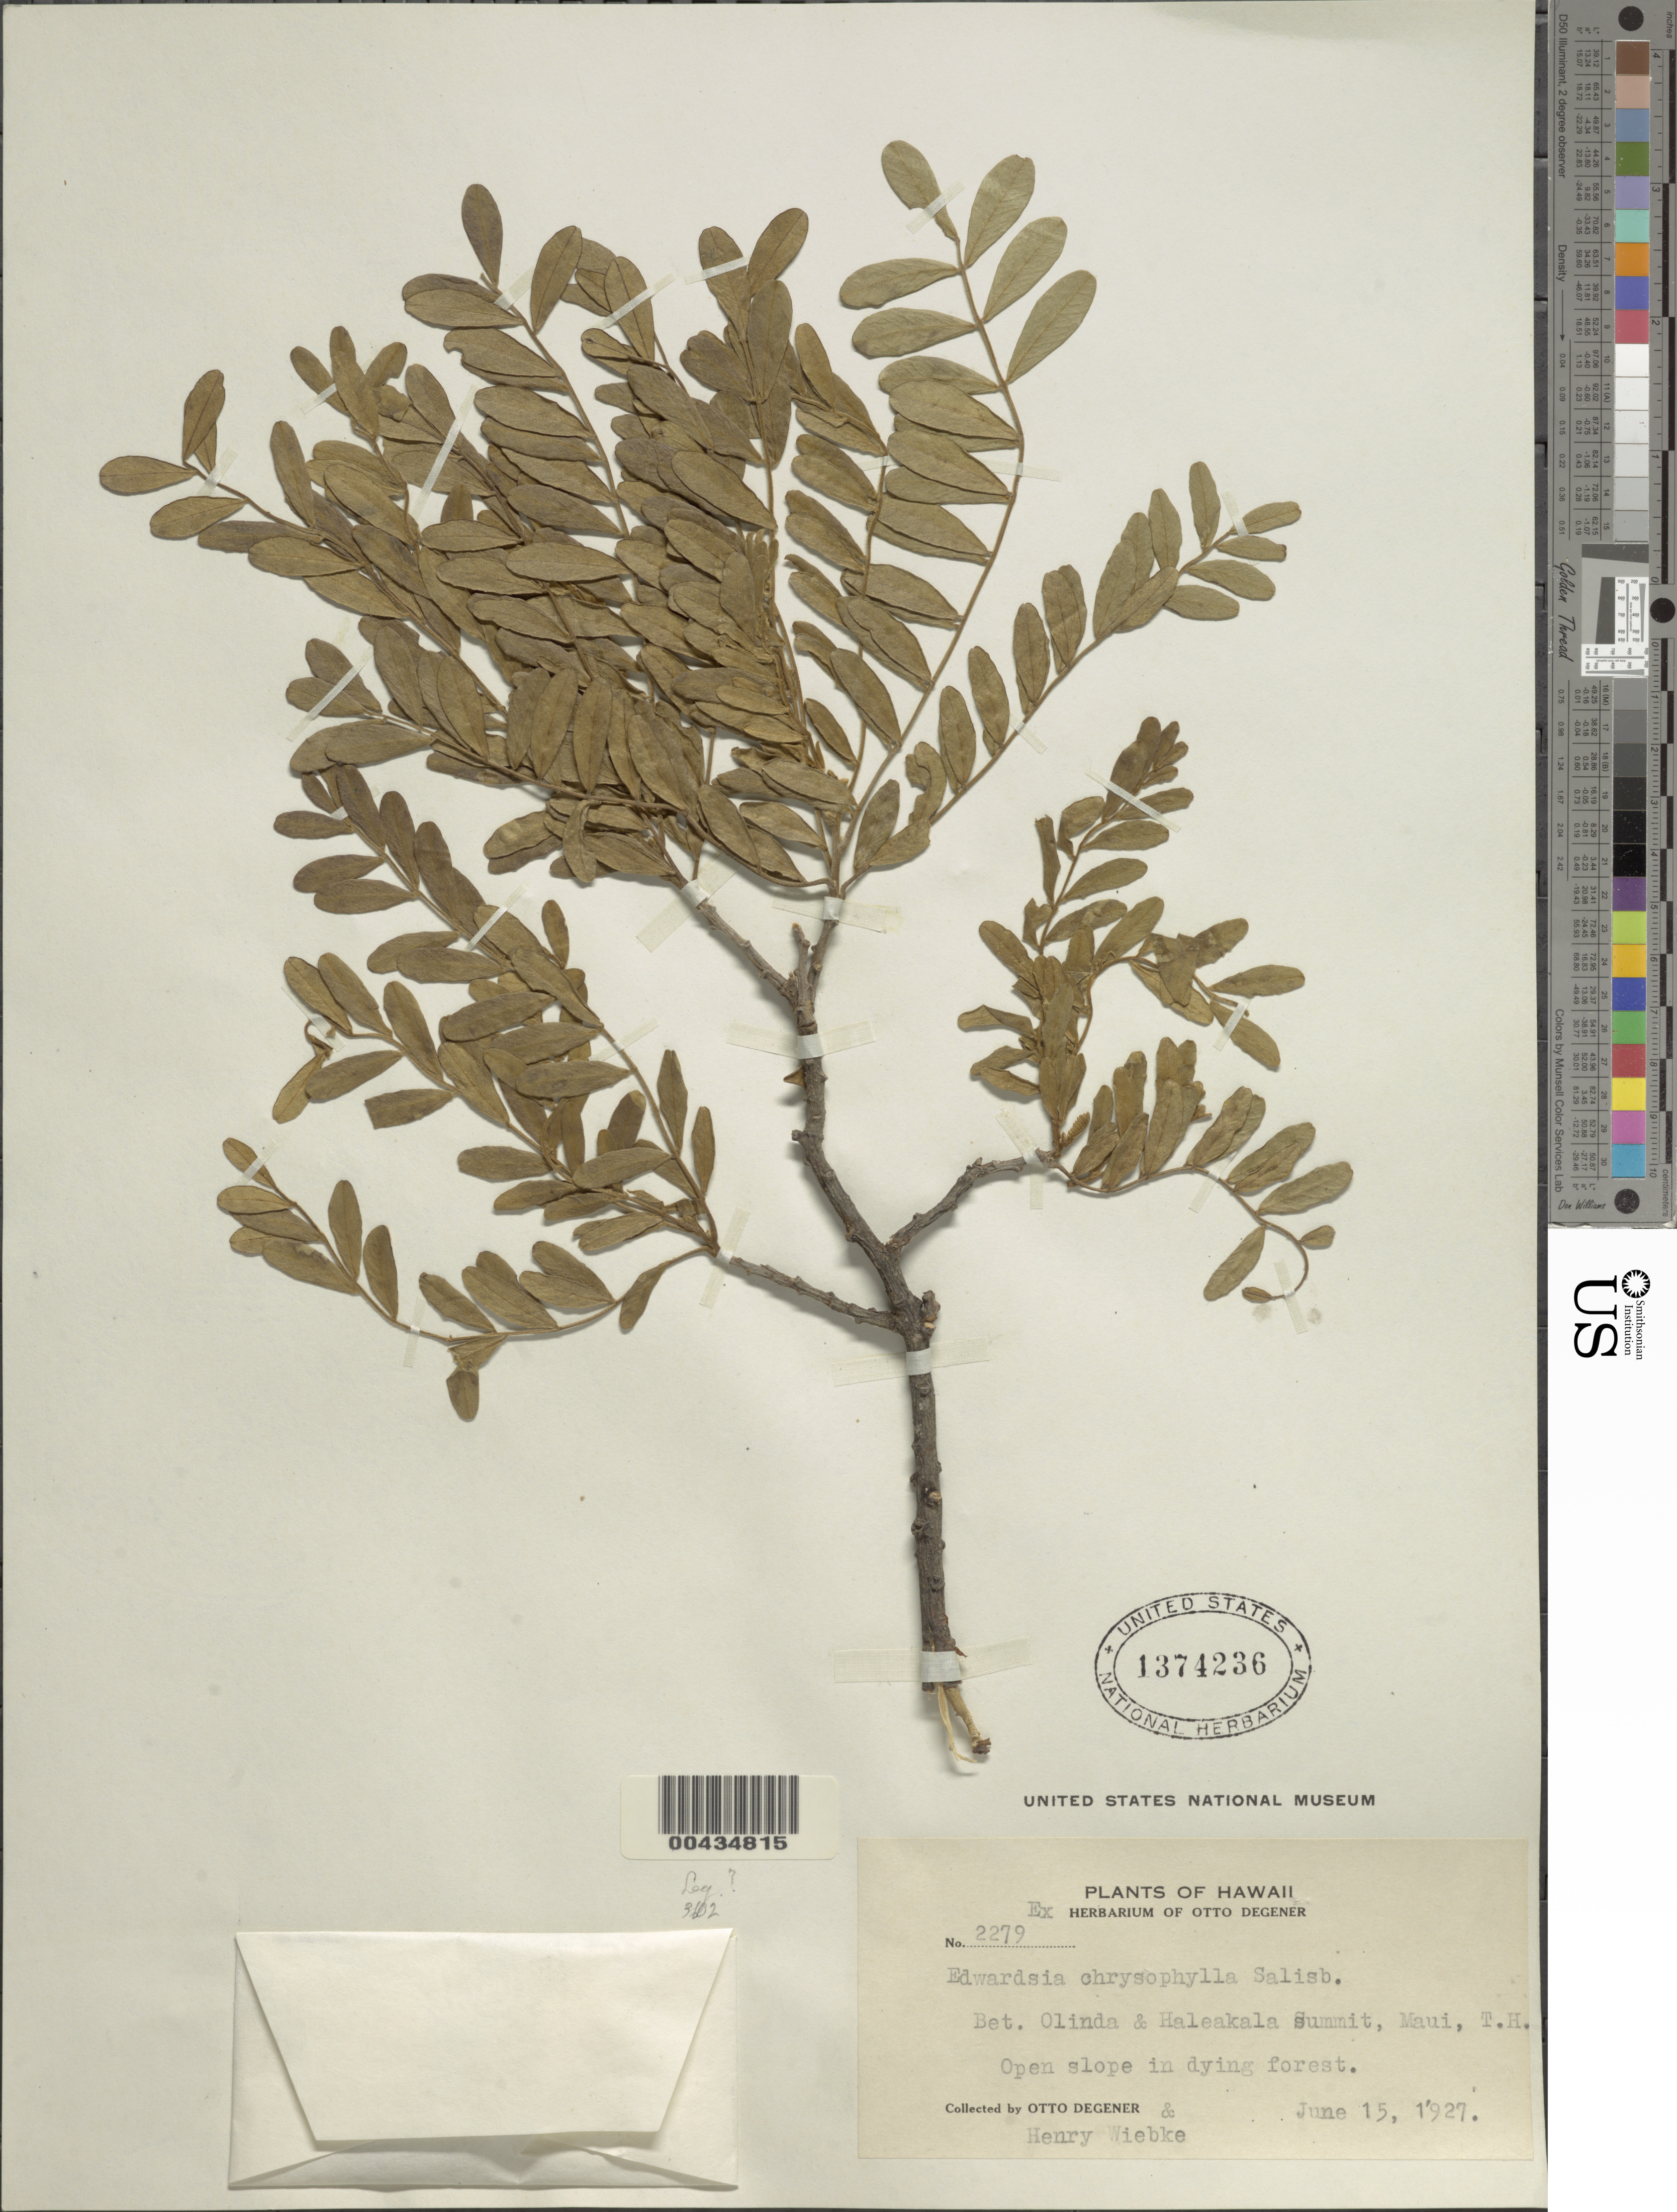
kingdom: Plantae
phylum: Tracheophyta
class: Magnoliopsida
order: Fabales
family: Fabaceae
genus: Sophora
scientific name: Sophora chrysophylla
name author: (Salisb.) Seem.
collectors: O. Degener & H. Wiebke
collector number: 2279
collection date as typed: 15 Jun 1927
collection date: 1927-06-15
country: United States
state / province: Hawaii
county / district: Maui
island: Maui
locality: Between Olinda and Haleakala Summit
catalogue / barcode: US 1374236